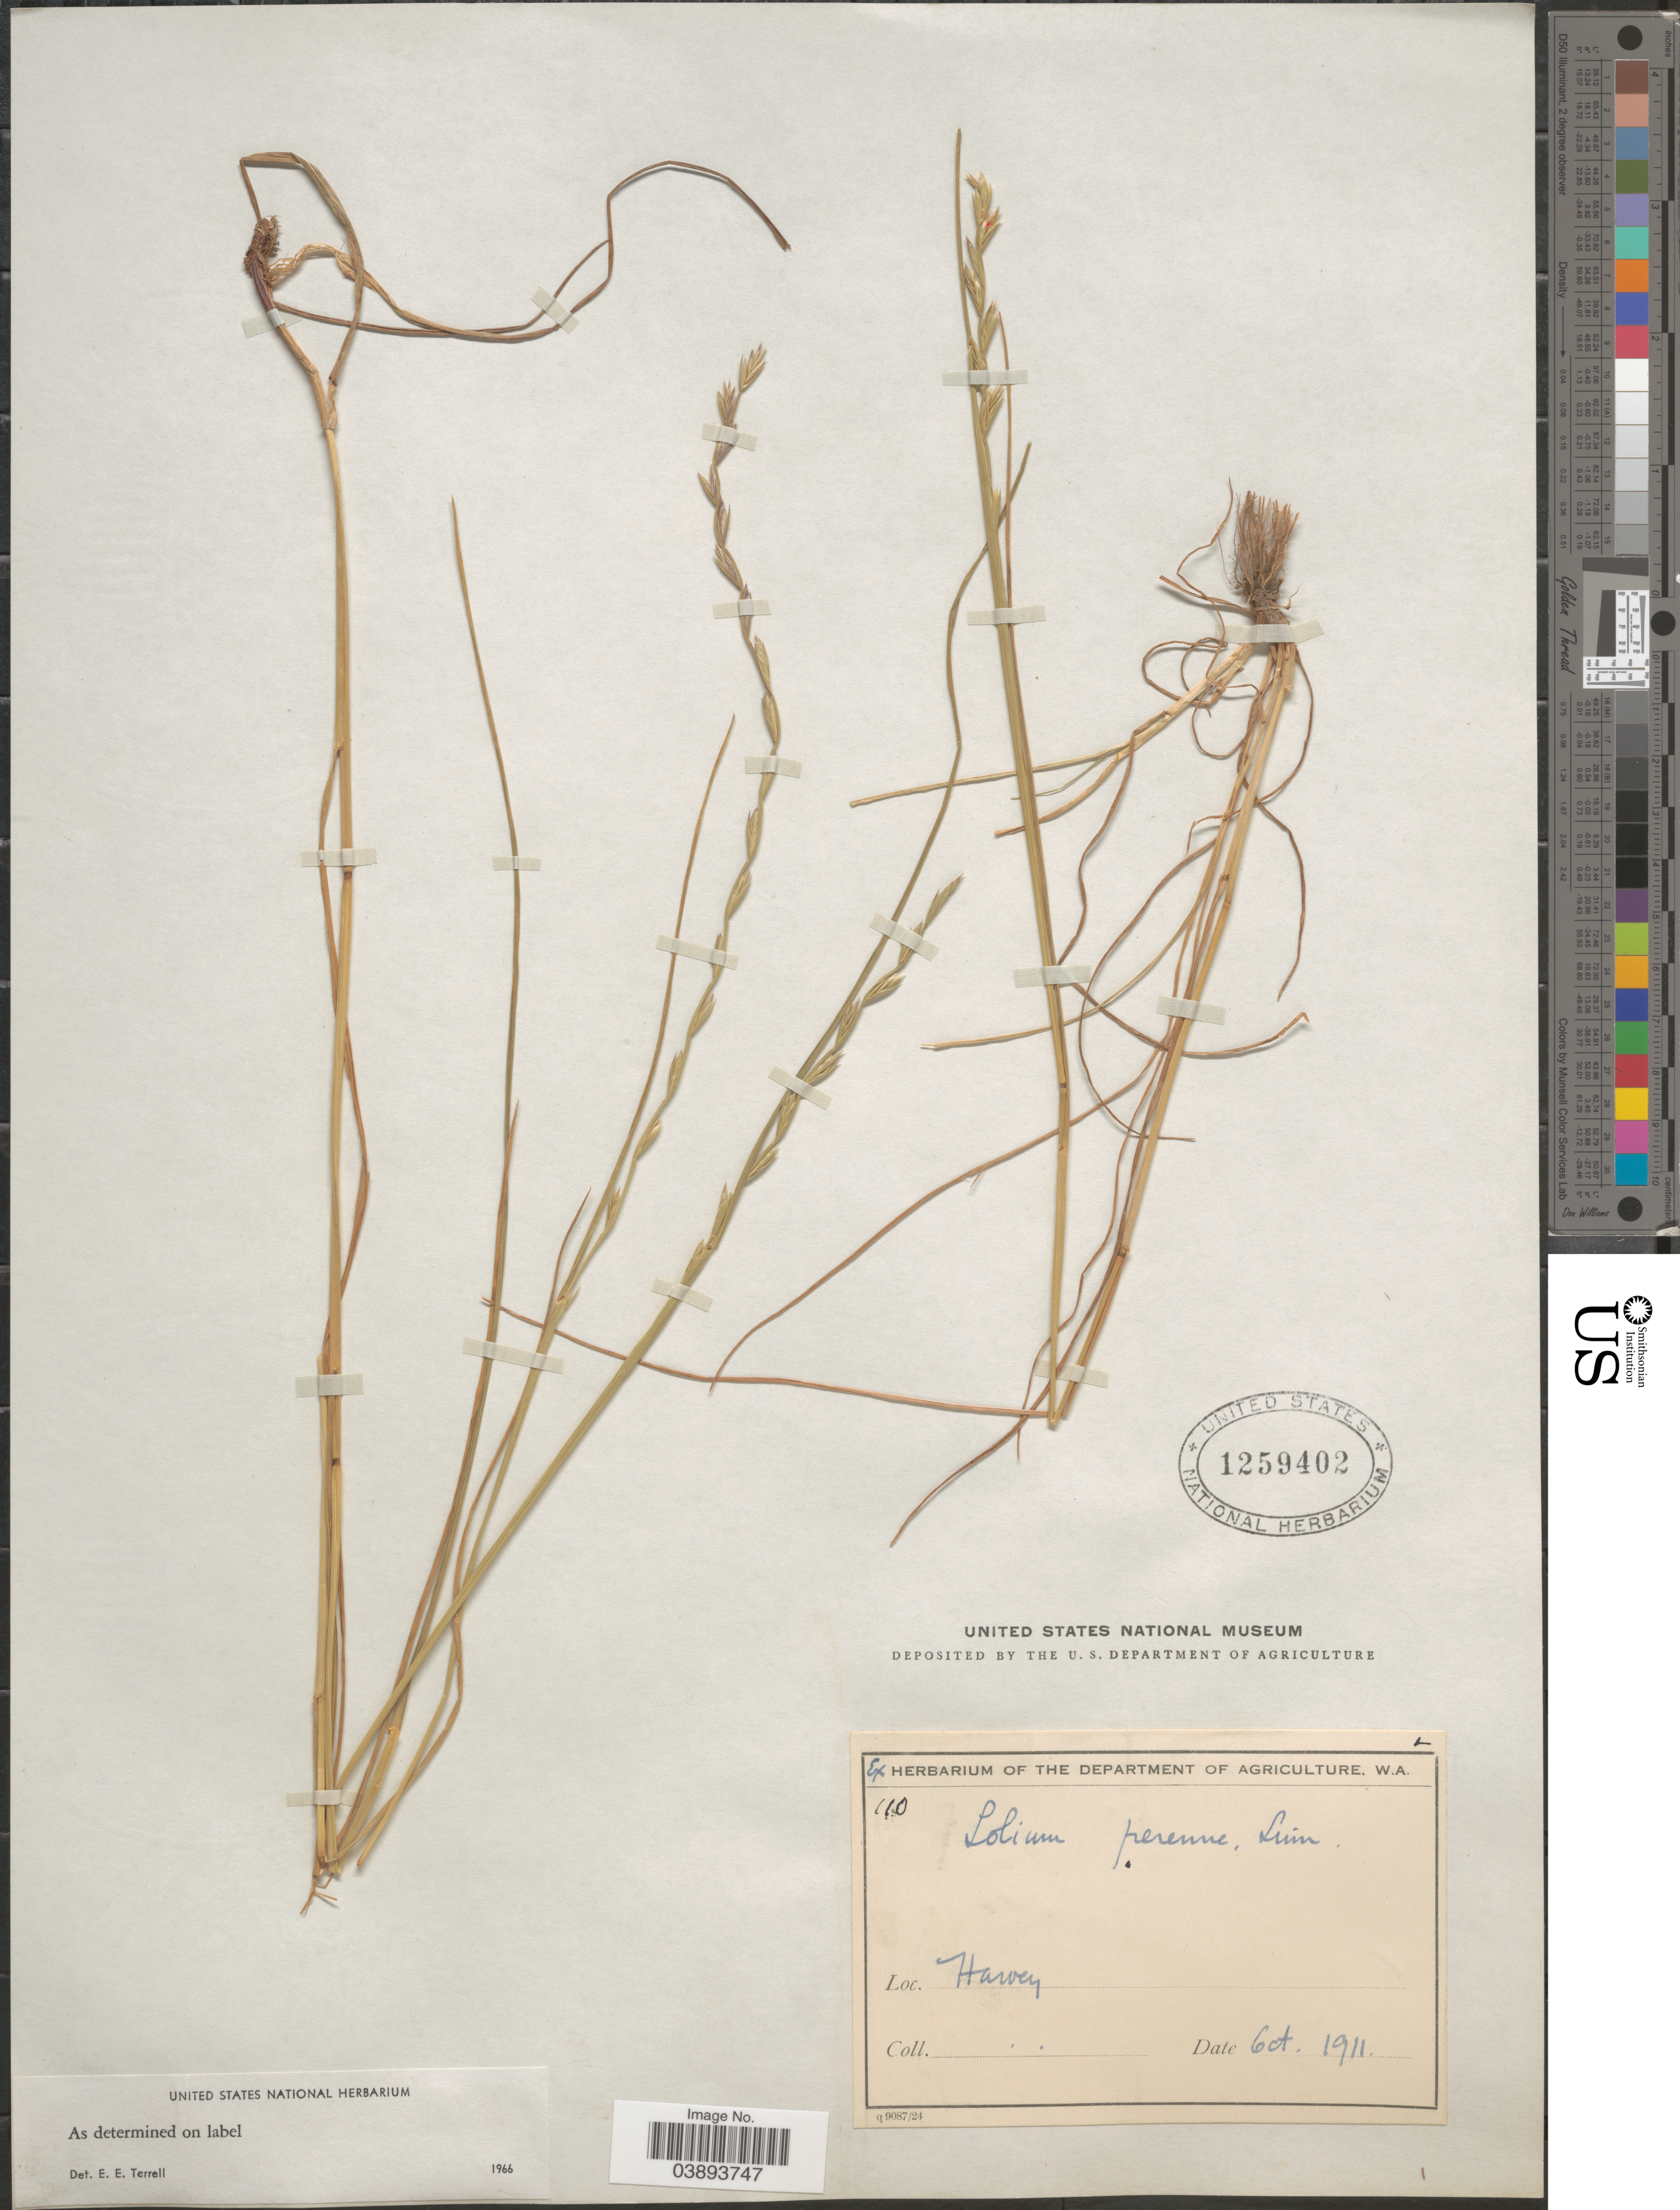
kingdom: Plantae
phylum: Tracheophyta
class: Liliopsida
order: Poales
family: Poaceae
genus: Lolium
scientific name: Lolium perenne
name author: L.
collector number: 110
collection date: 1911-10-06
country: Australia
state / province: Western Australia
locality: Harvey.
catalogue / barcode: US 1259402